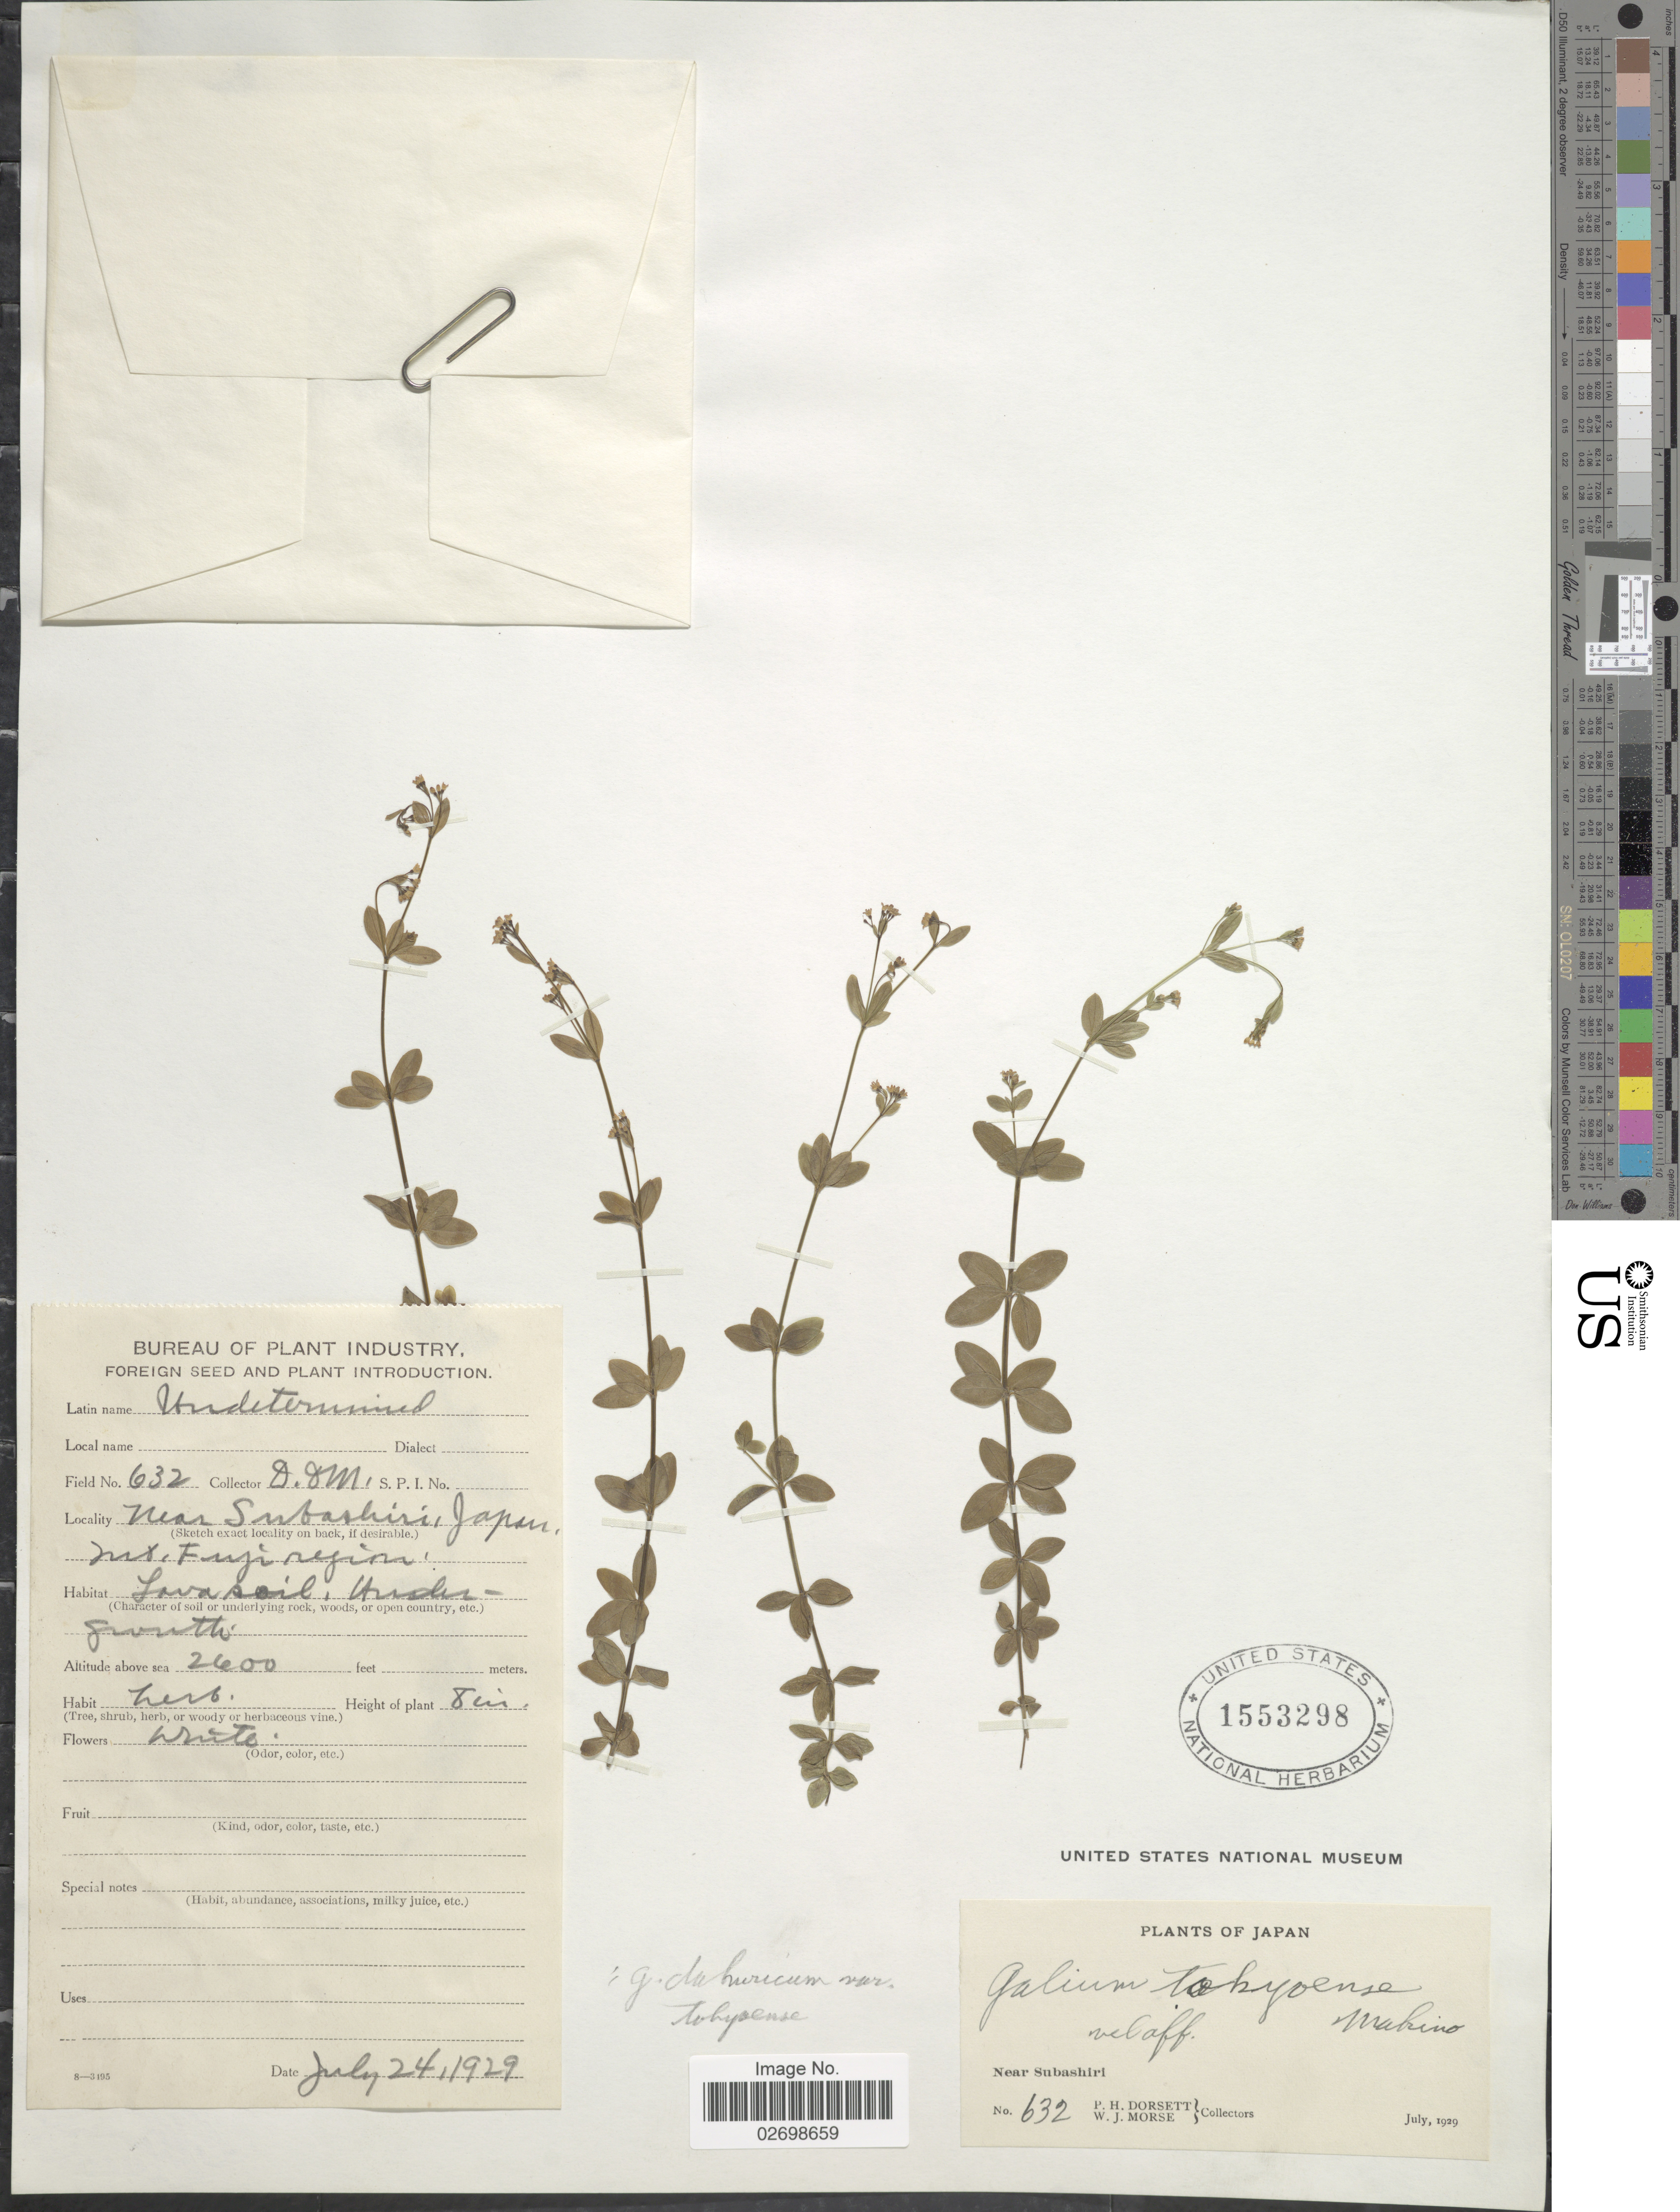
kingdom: Plantae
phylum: Tracheophyta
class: Magnoliopsida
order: Gentianales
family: Rubiaceae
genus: Galium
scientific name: Galium dahuricum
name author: Turcz. ex Ledeb.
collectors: P. H. Dorsett & W. J. Morse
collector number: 632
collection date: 1929-07-24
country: Japan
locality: Near Subashiri, Japan, Mt. Fuji region.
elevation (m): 792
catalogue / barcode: US 1553298